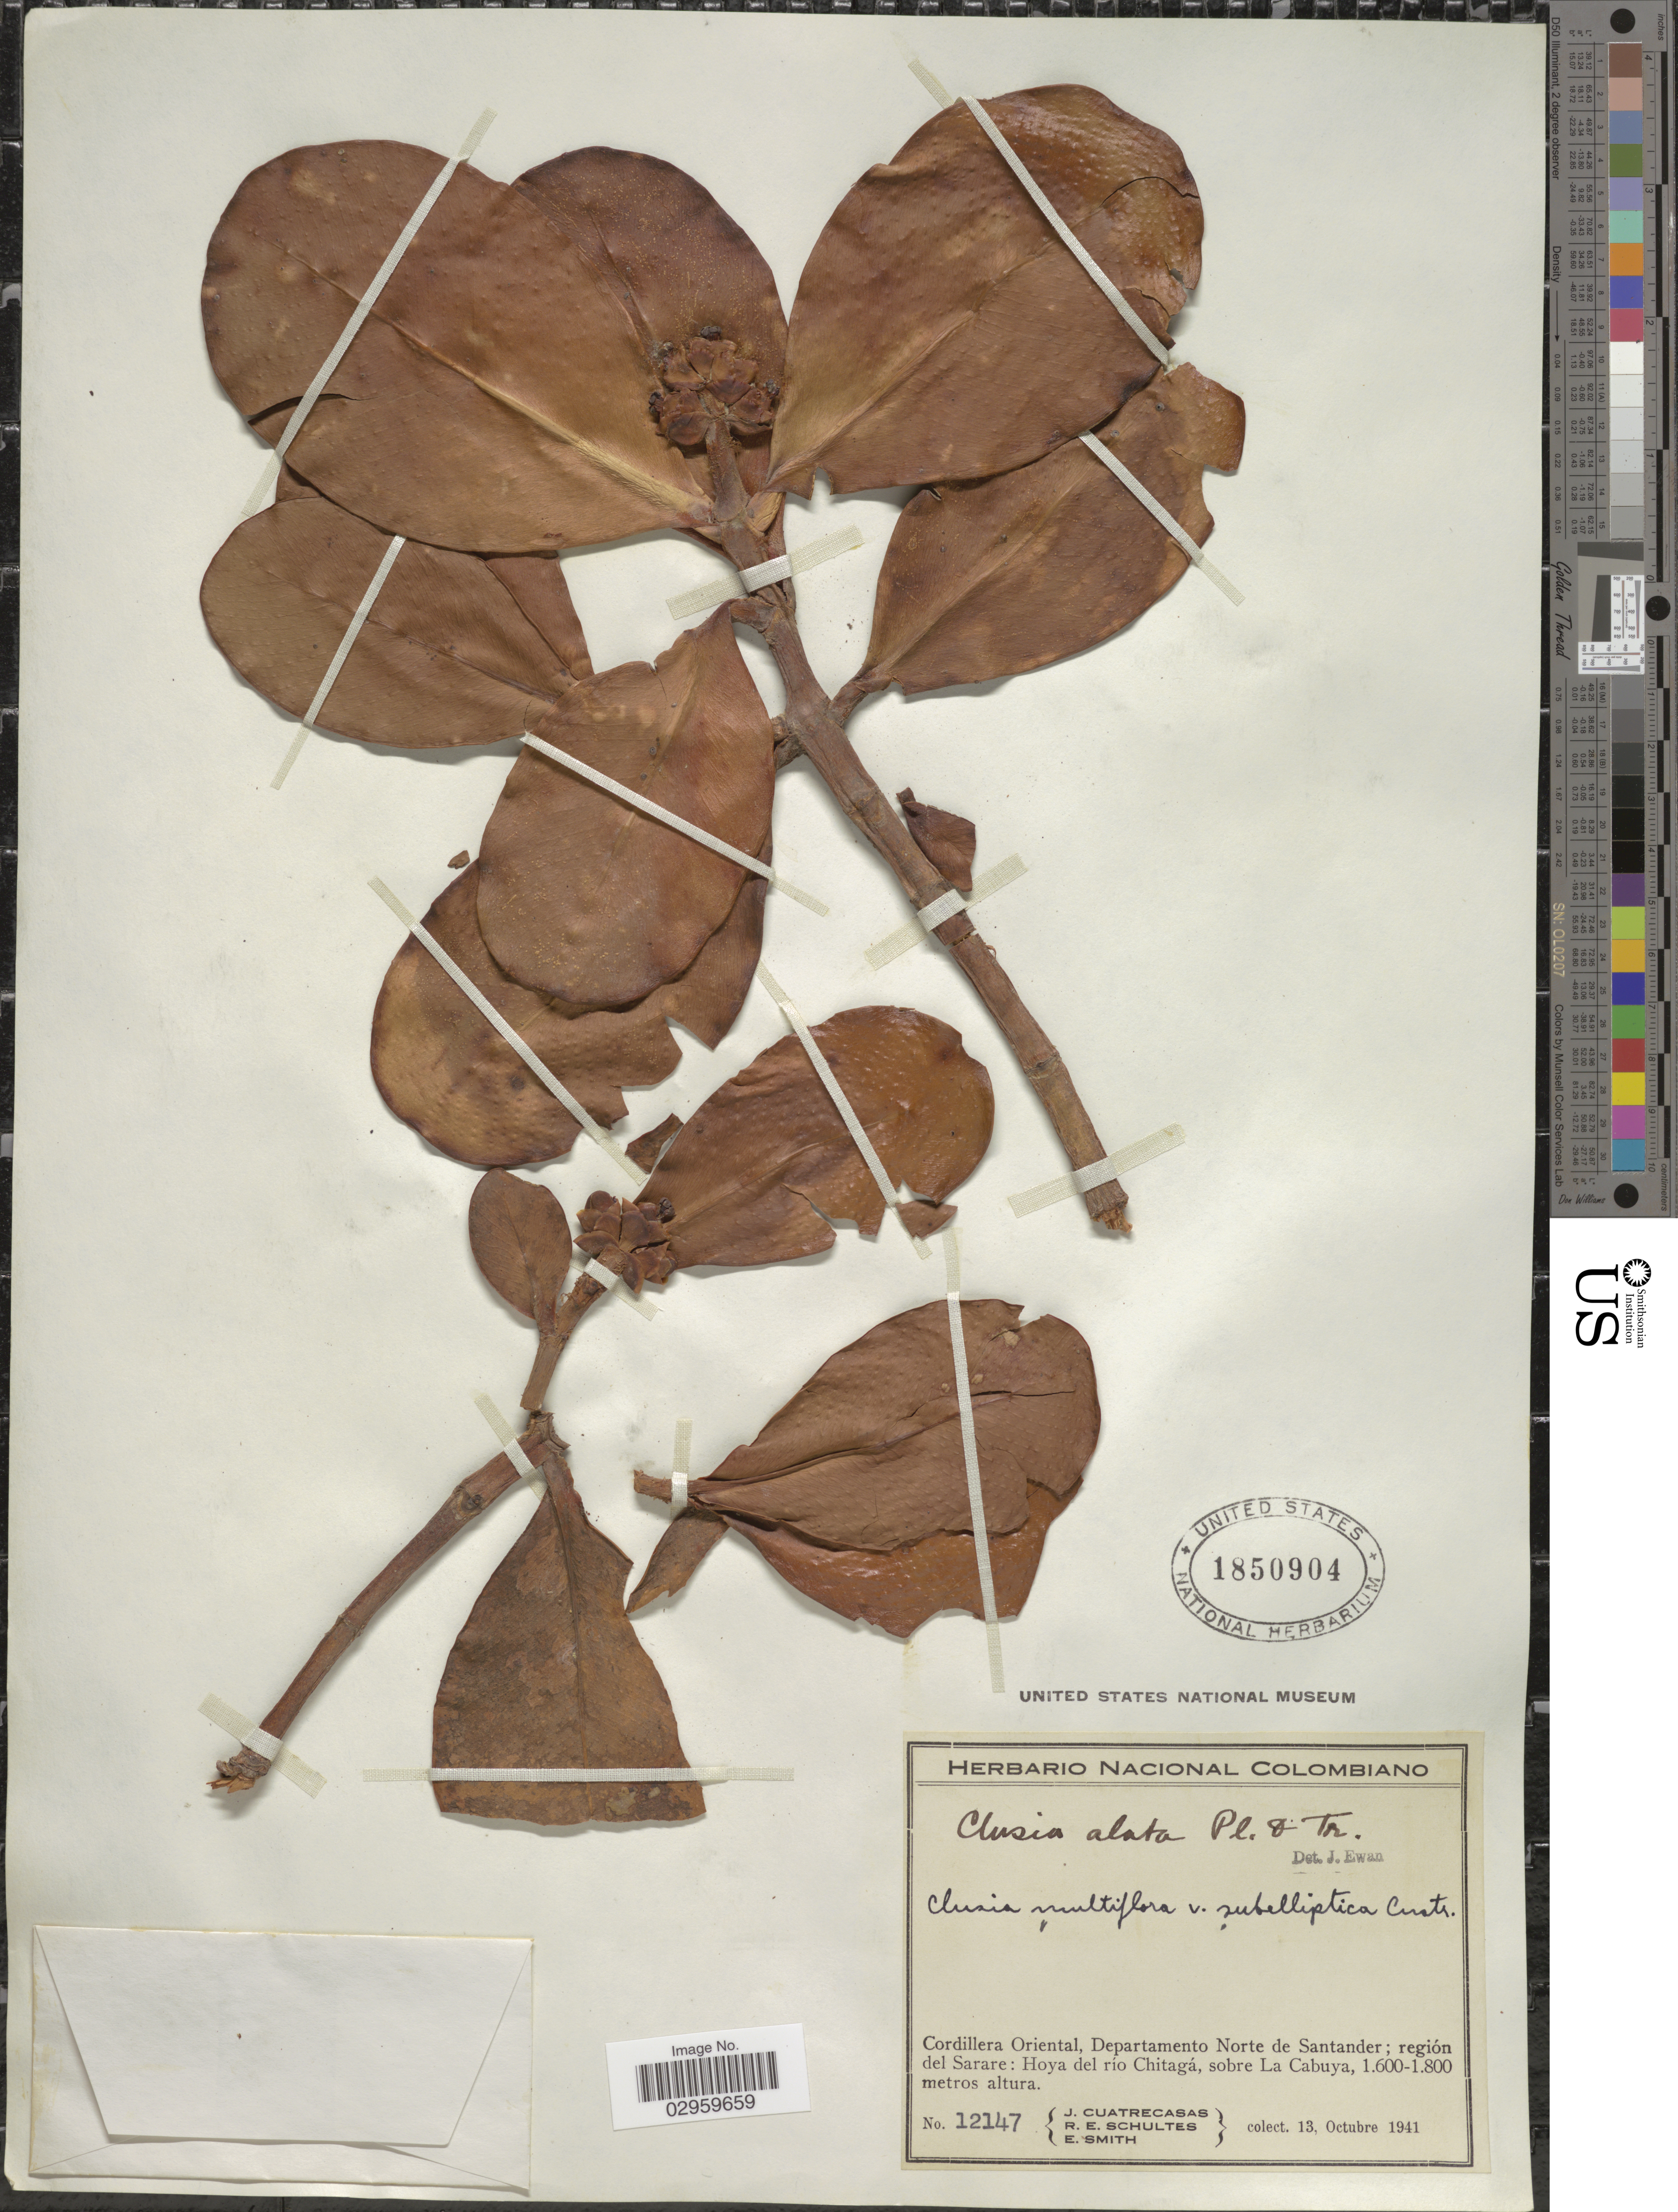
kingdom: Plantae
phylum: Tracheophyta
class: Magnoliopsida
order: Malpighiales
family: Clusiaceae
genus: Clusia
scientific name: Clusia multiflora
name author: Kunth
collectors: J. Cuatrecasas, R. E. Schultes & E. Smith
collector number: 12147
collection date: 1941-10-13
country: Colombia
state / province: Norte de Santander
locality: Cordillera Oriental, Departamento Norte de Santander; región del Sarare: Hoya del río Chitagá, sobre La Cabuya.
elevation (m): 1600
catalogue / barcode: US 1850904